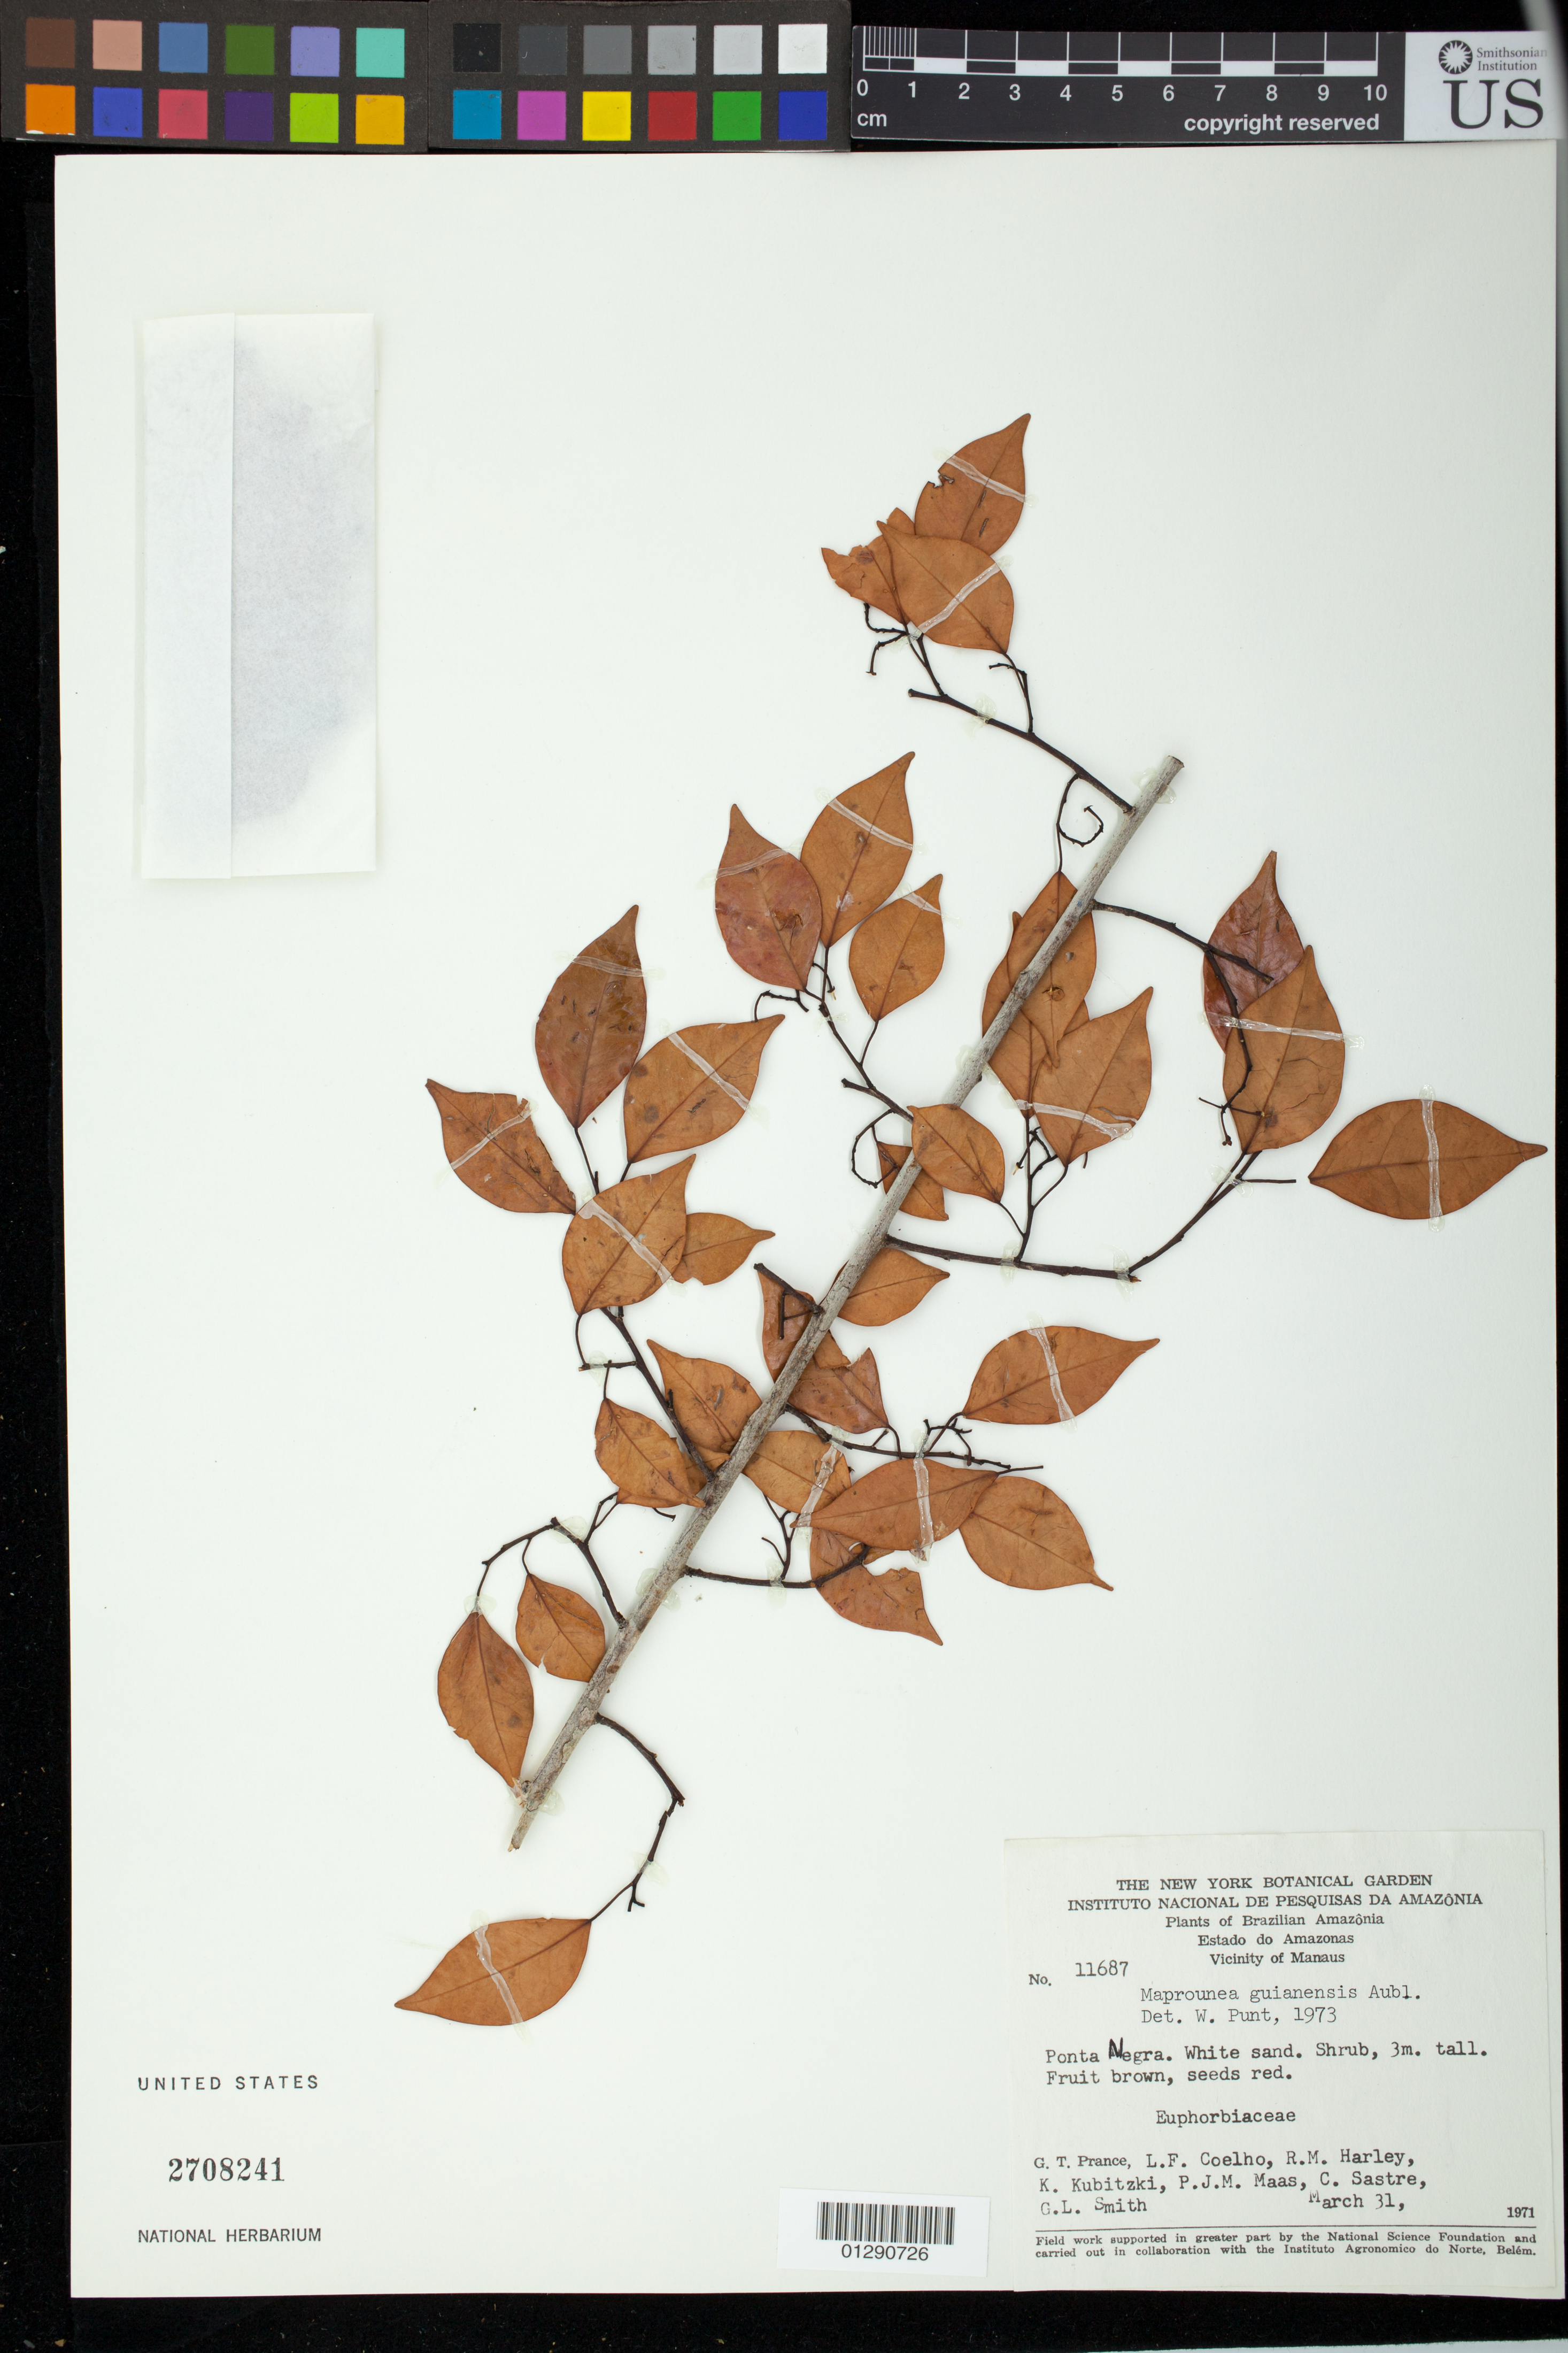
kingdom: Plantae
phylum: Tracheophyta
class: Magnoliopsida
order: Malpighiales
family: Euphorbiaceae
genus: Maprounea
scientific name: Maprounea guianensis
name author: Aubl.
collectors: G. T. Prance, L. F. Coelho, R. M. Harley, K. Kubitzki, P. Maas, C. Sastre & G. L. Smith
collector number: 11687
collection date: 1971-03-31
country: Brazil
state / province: Amazonas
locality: Vicinity of Manaus. Ponta Negra.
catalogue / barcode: US 2708241